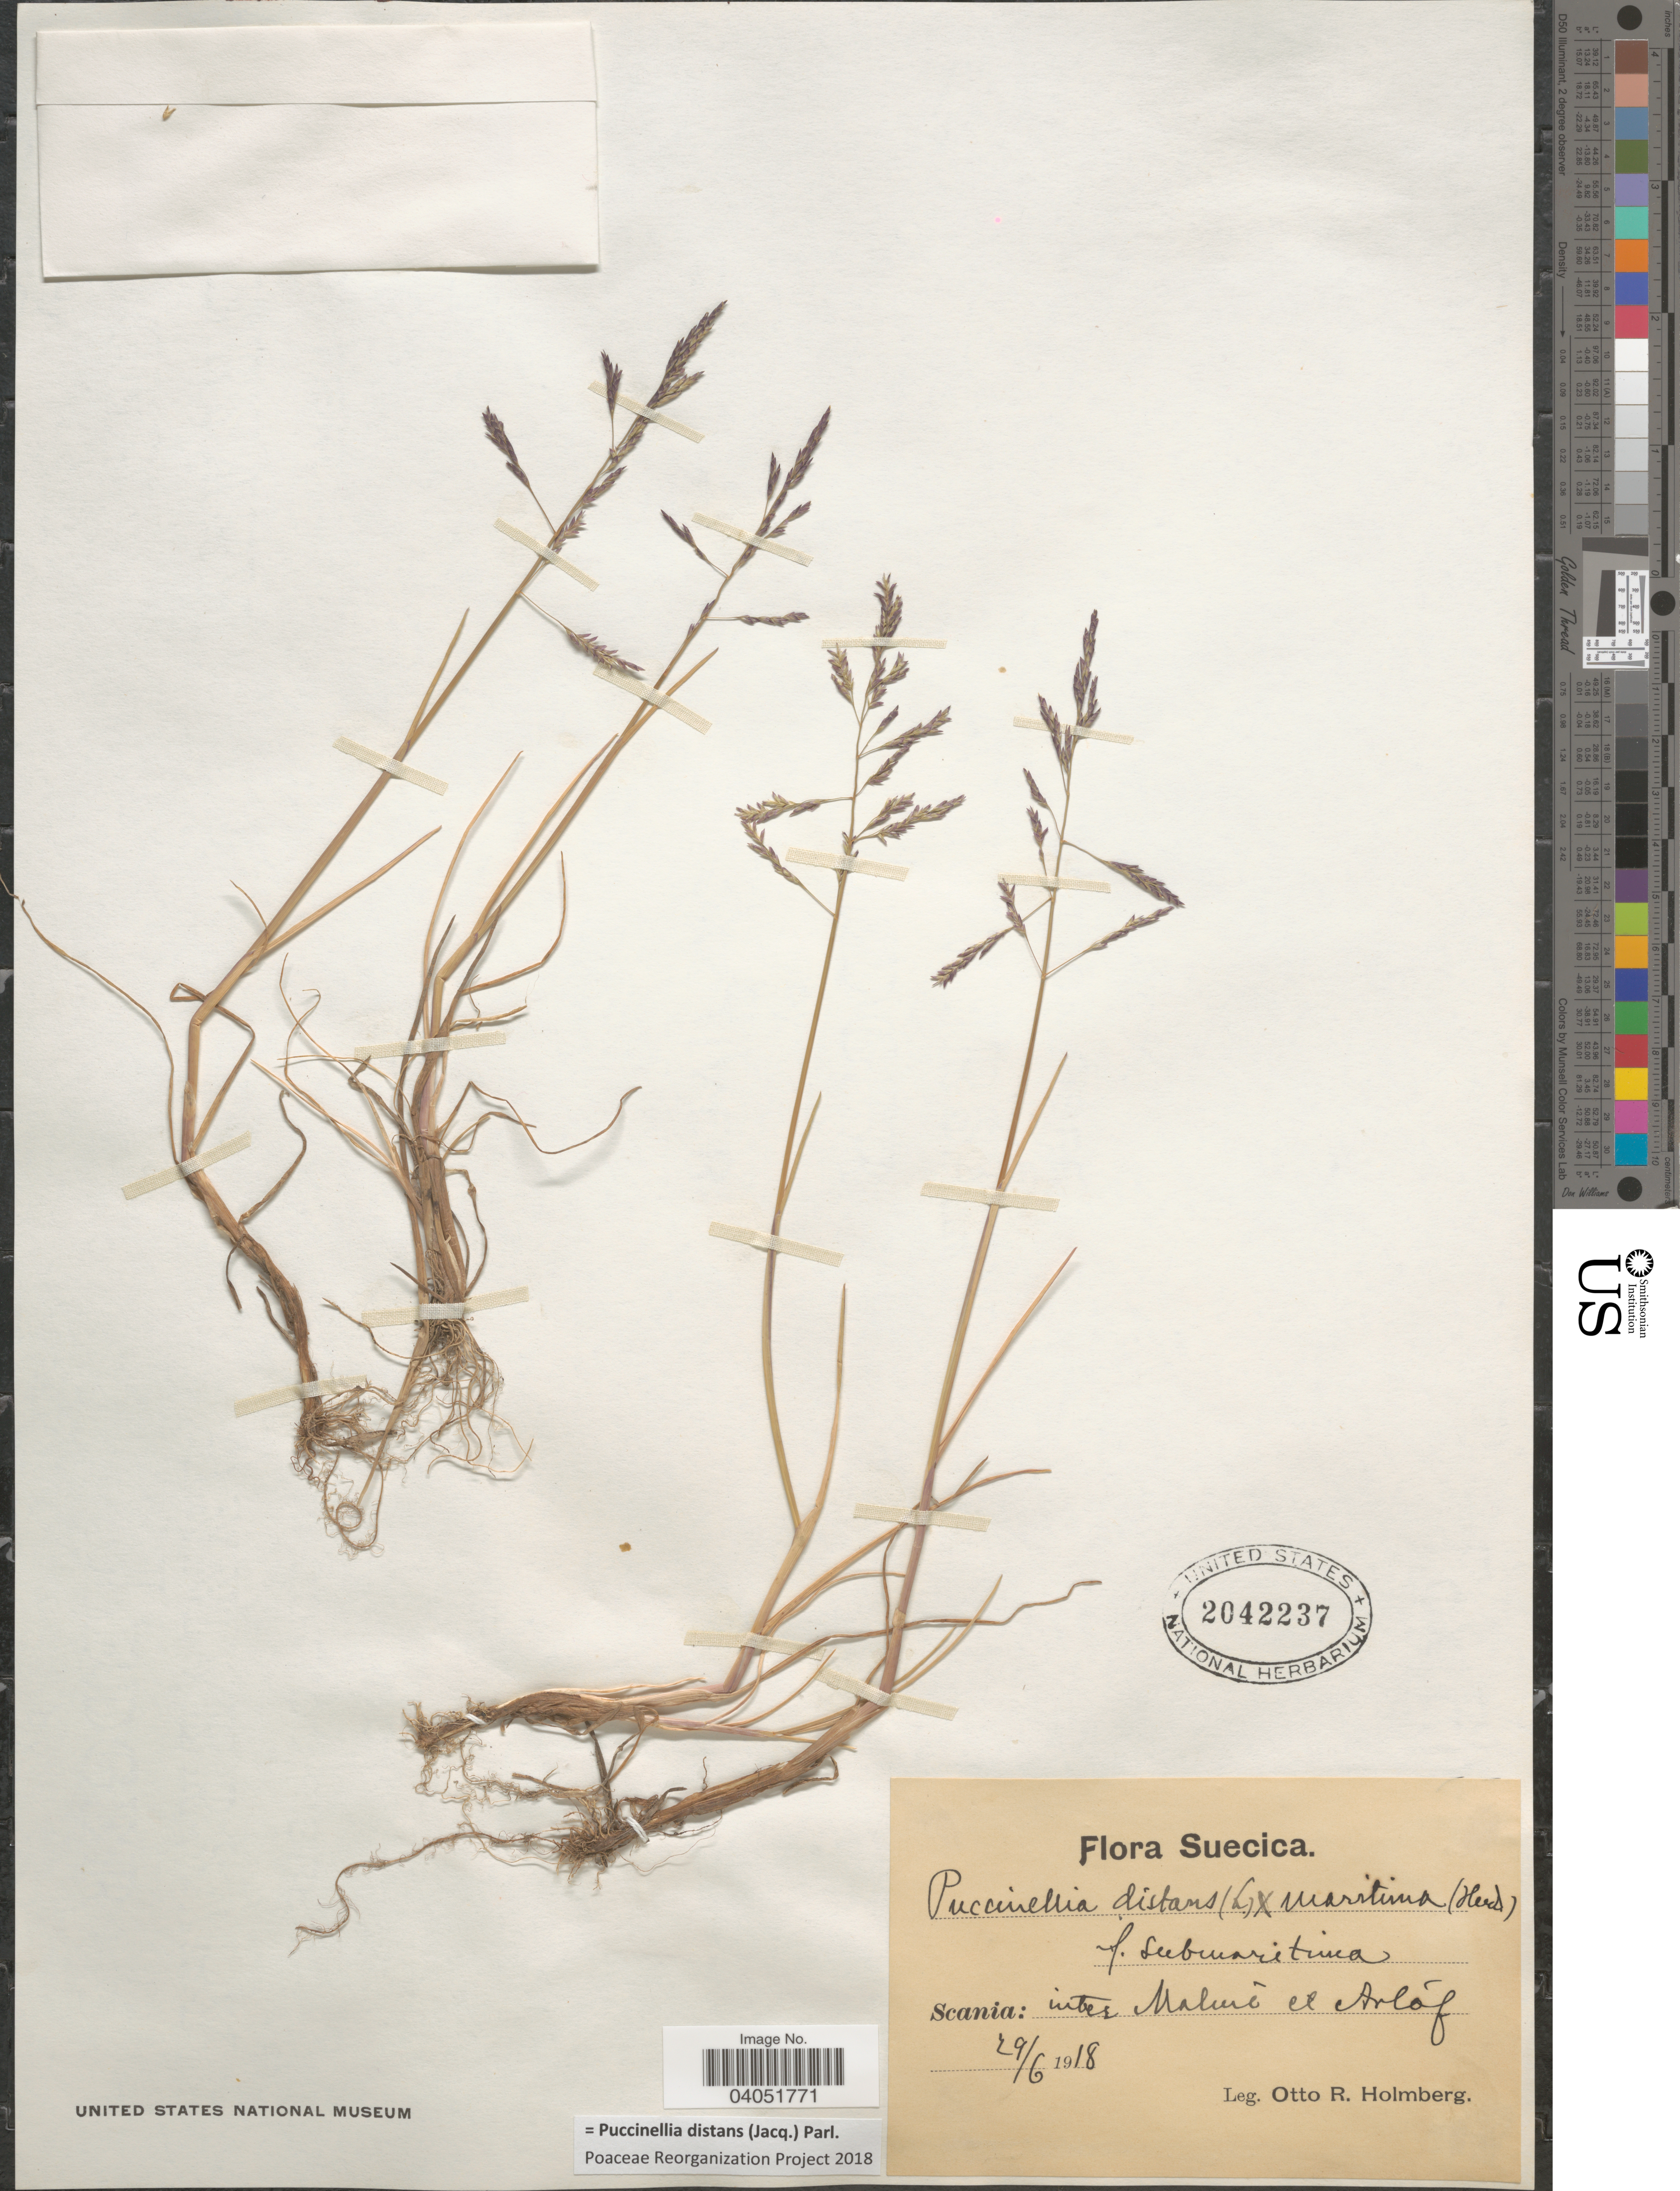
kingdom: Plantae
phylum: Tracheophyta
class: Liliopsida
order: Poales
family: Poaceae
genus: Puccinellia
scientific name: Puccinellia distans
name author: (Jacq.) Parl.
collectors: O. Holmberg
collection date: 1918-06-29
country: Sweden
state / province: Skåne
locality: Suecica. Scania: inter Malmö et Arlóf.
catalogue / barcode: US 2042237